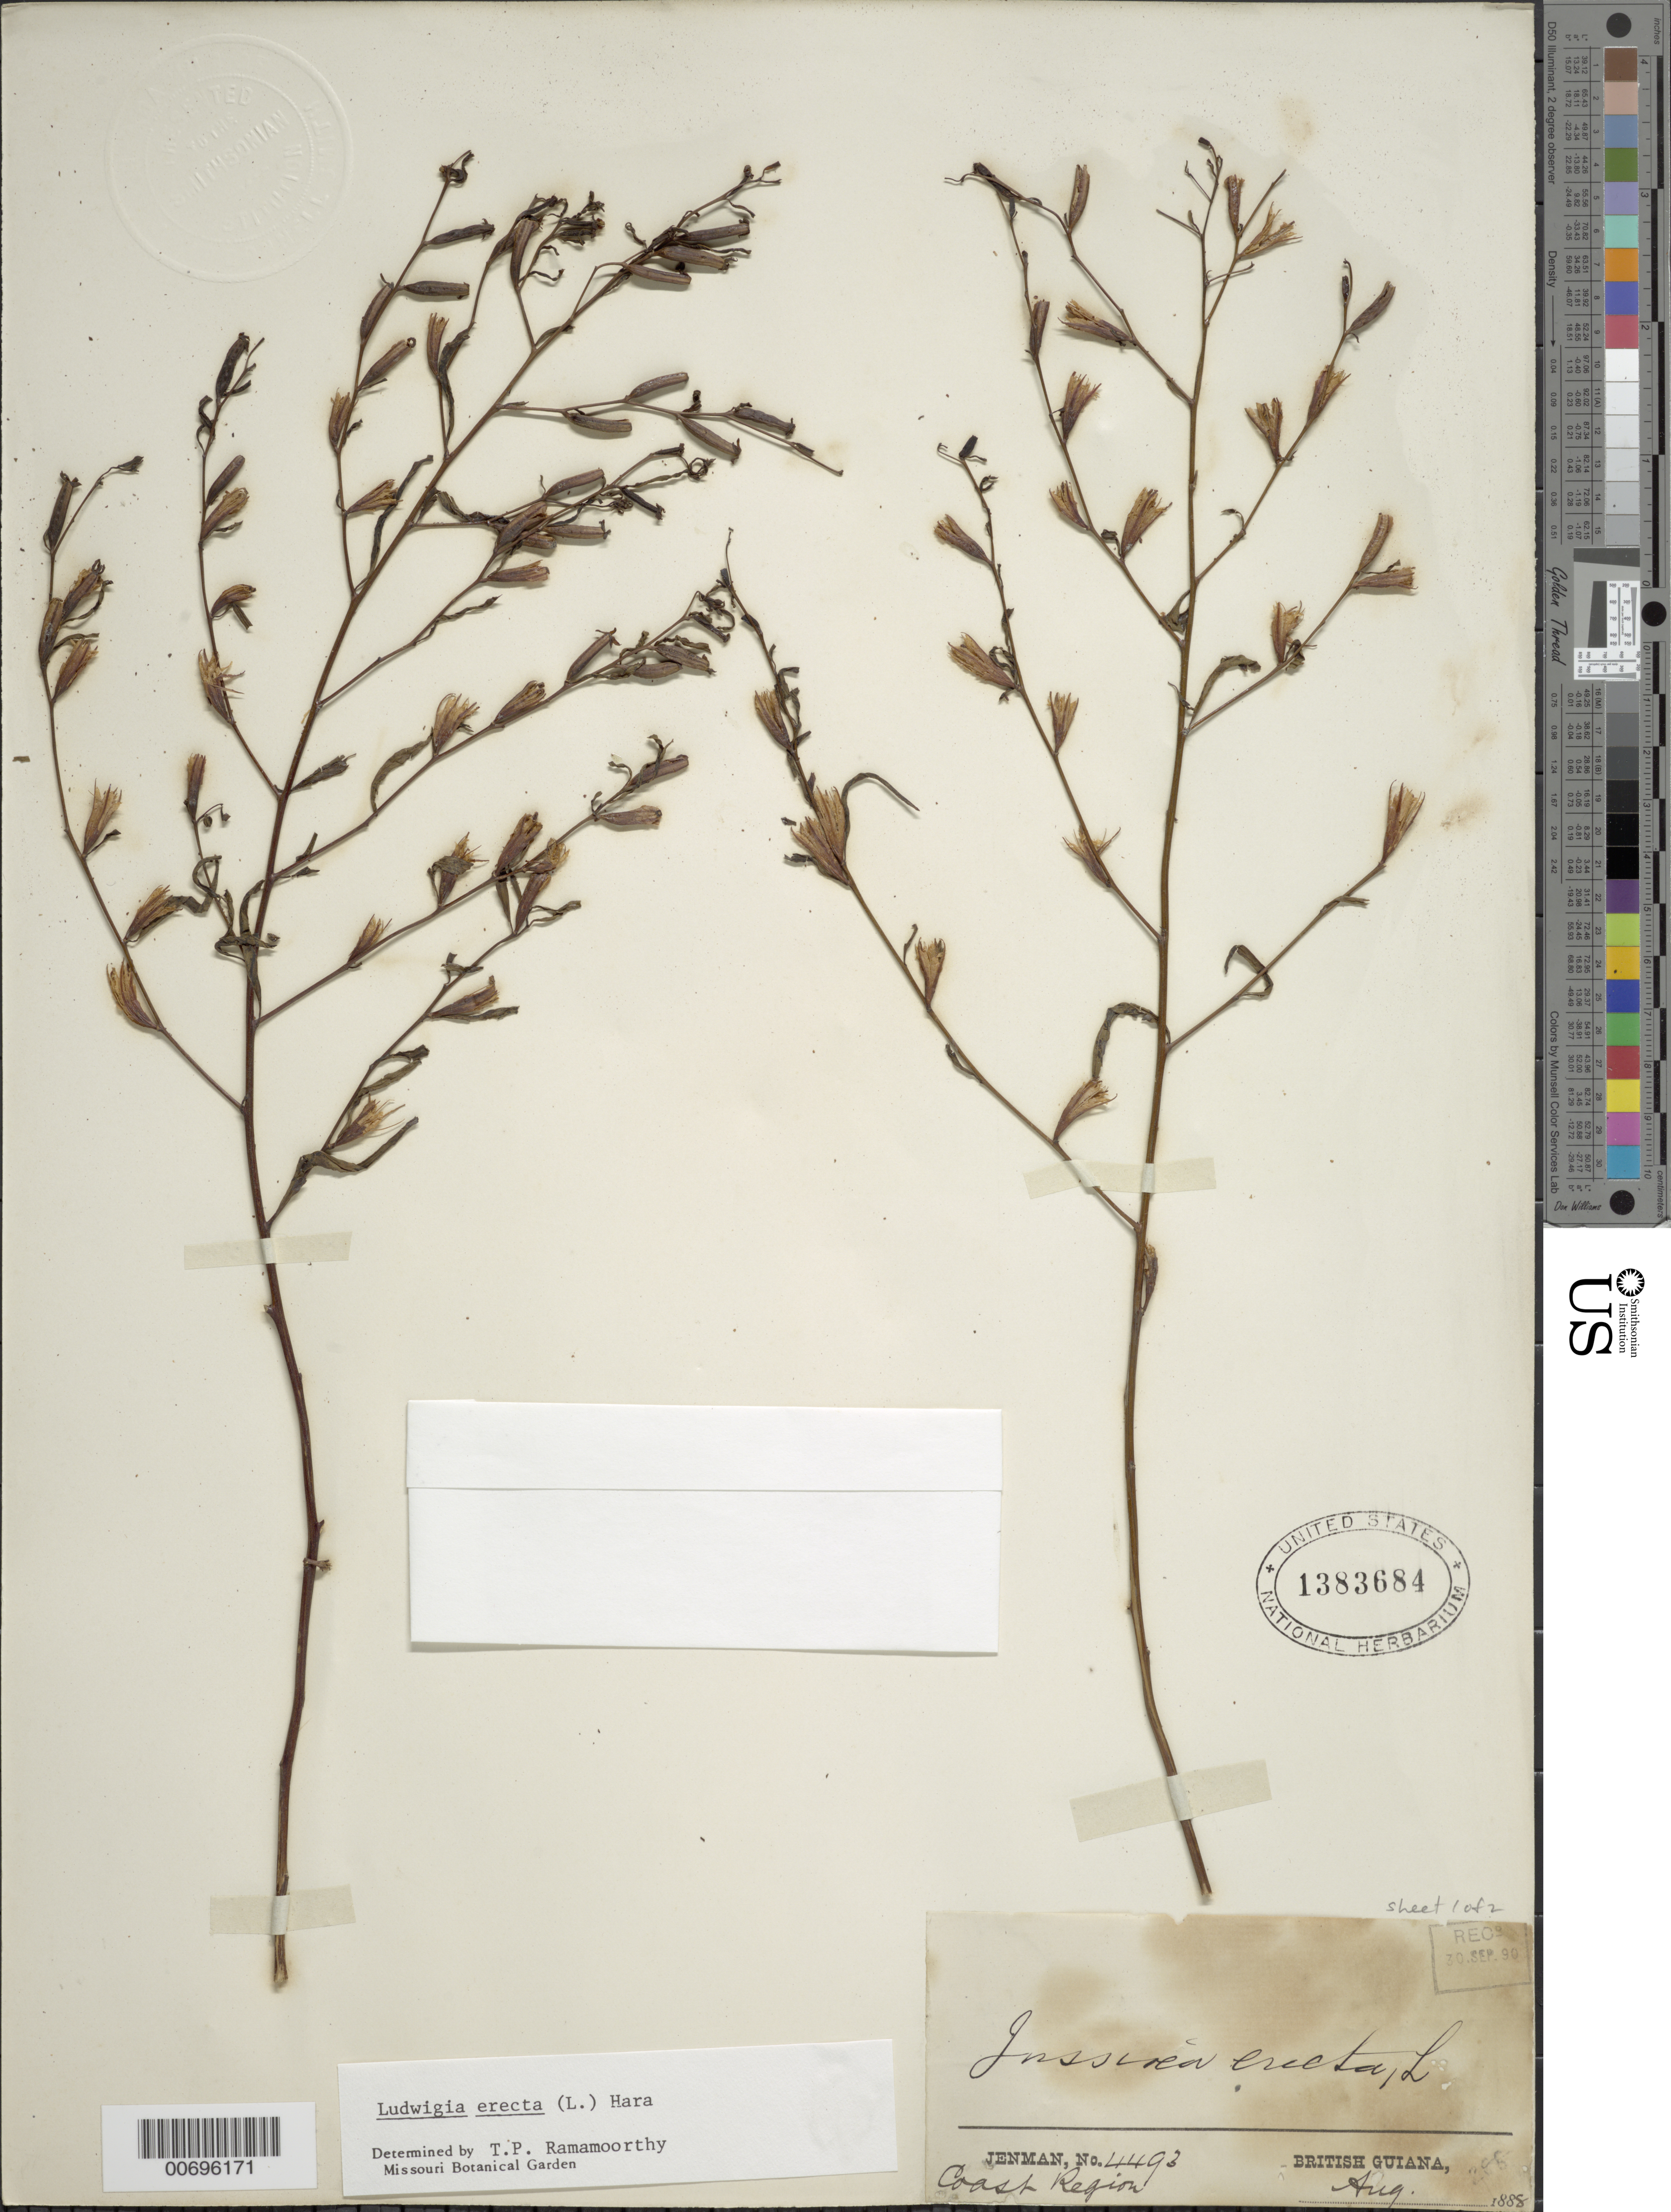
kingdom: Plantae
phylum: Tracheophyta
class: Magnoliopsida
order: Myrtales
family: Onagraceae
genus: Ludwigia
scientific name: Ludwigia erecta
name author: (L.) H. Hara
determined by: Ramamoorthy, T. P.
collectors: G. S. Jenman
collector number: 4493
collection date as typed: August 1888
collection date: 1888-08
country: Guyana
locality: Coast Region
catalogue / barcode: US 1383684